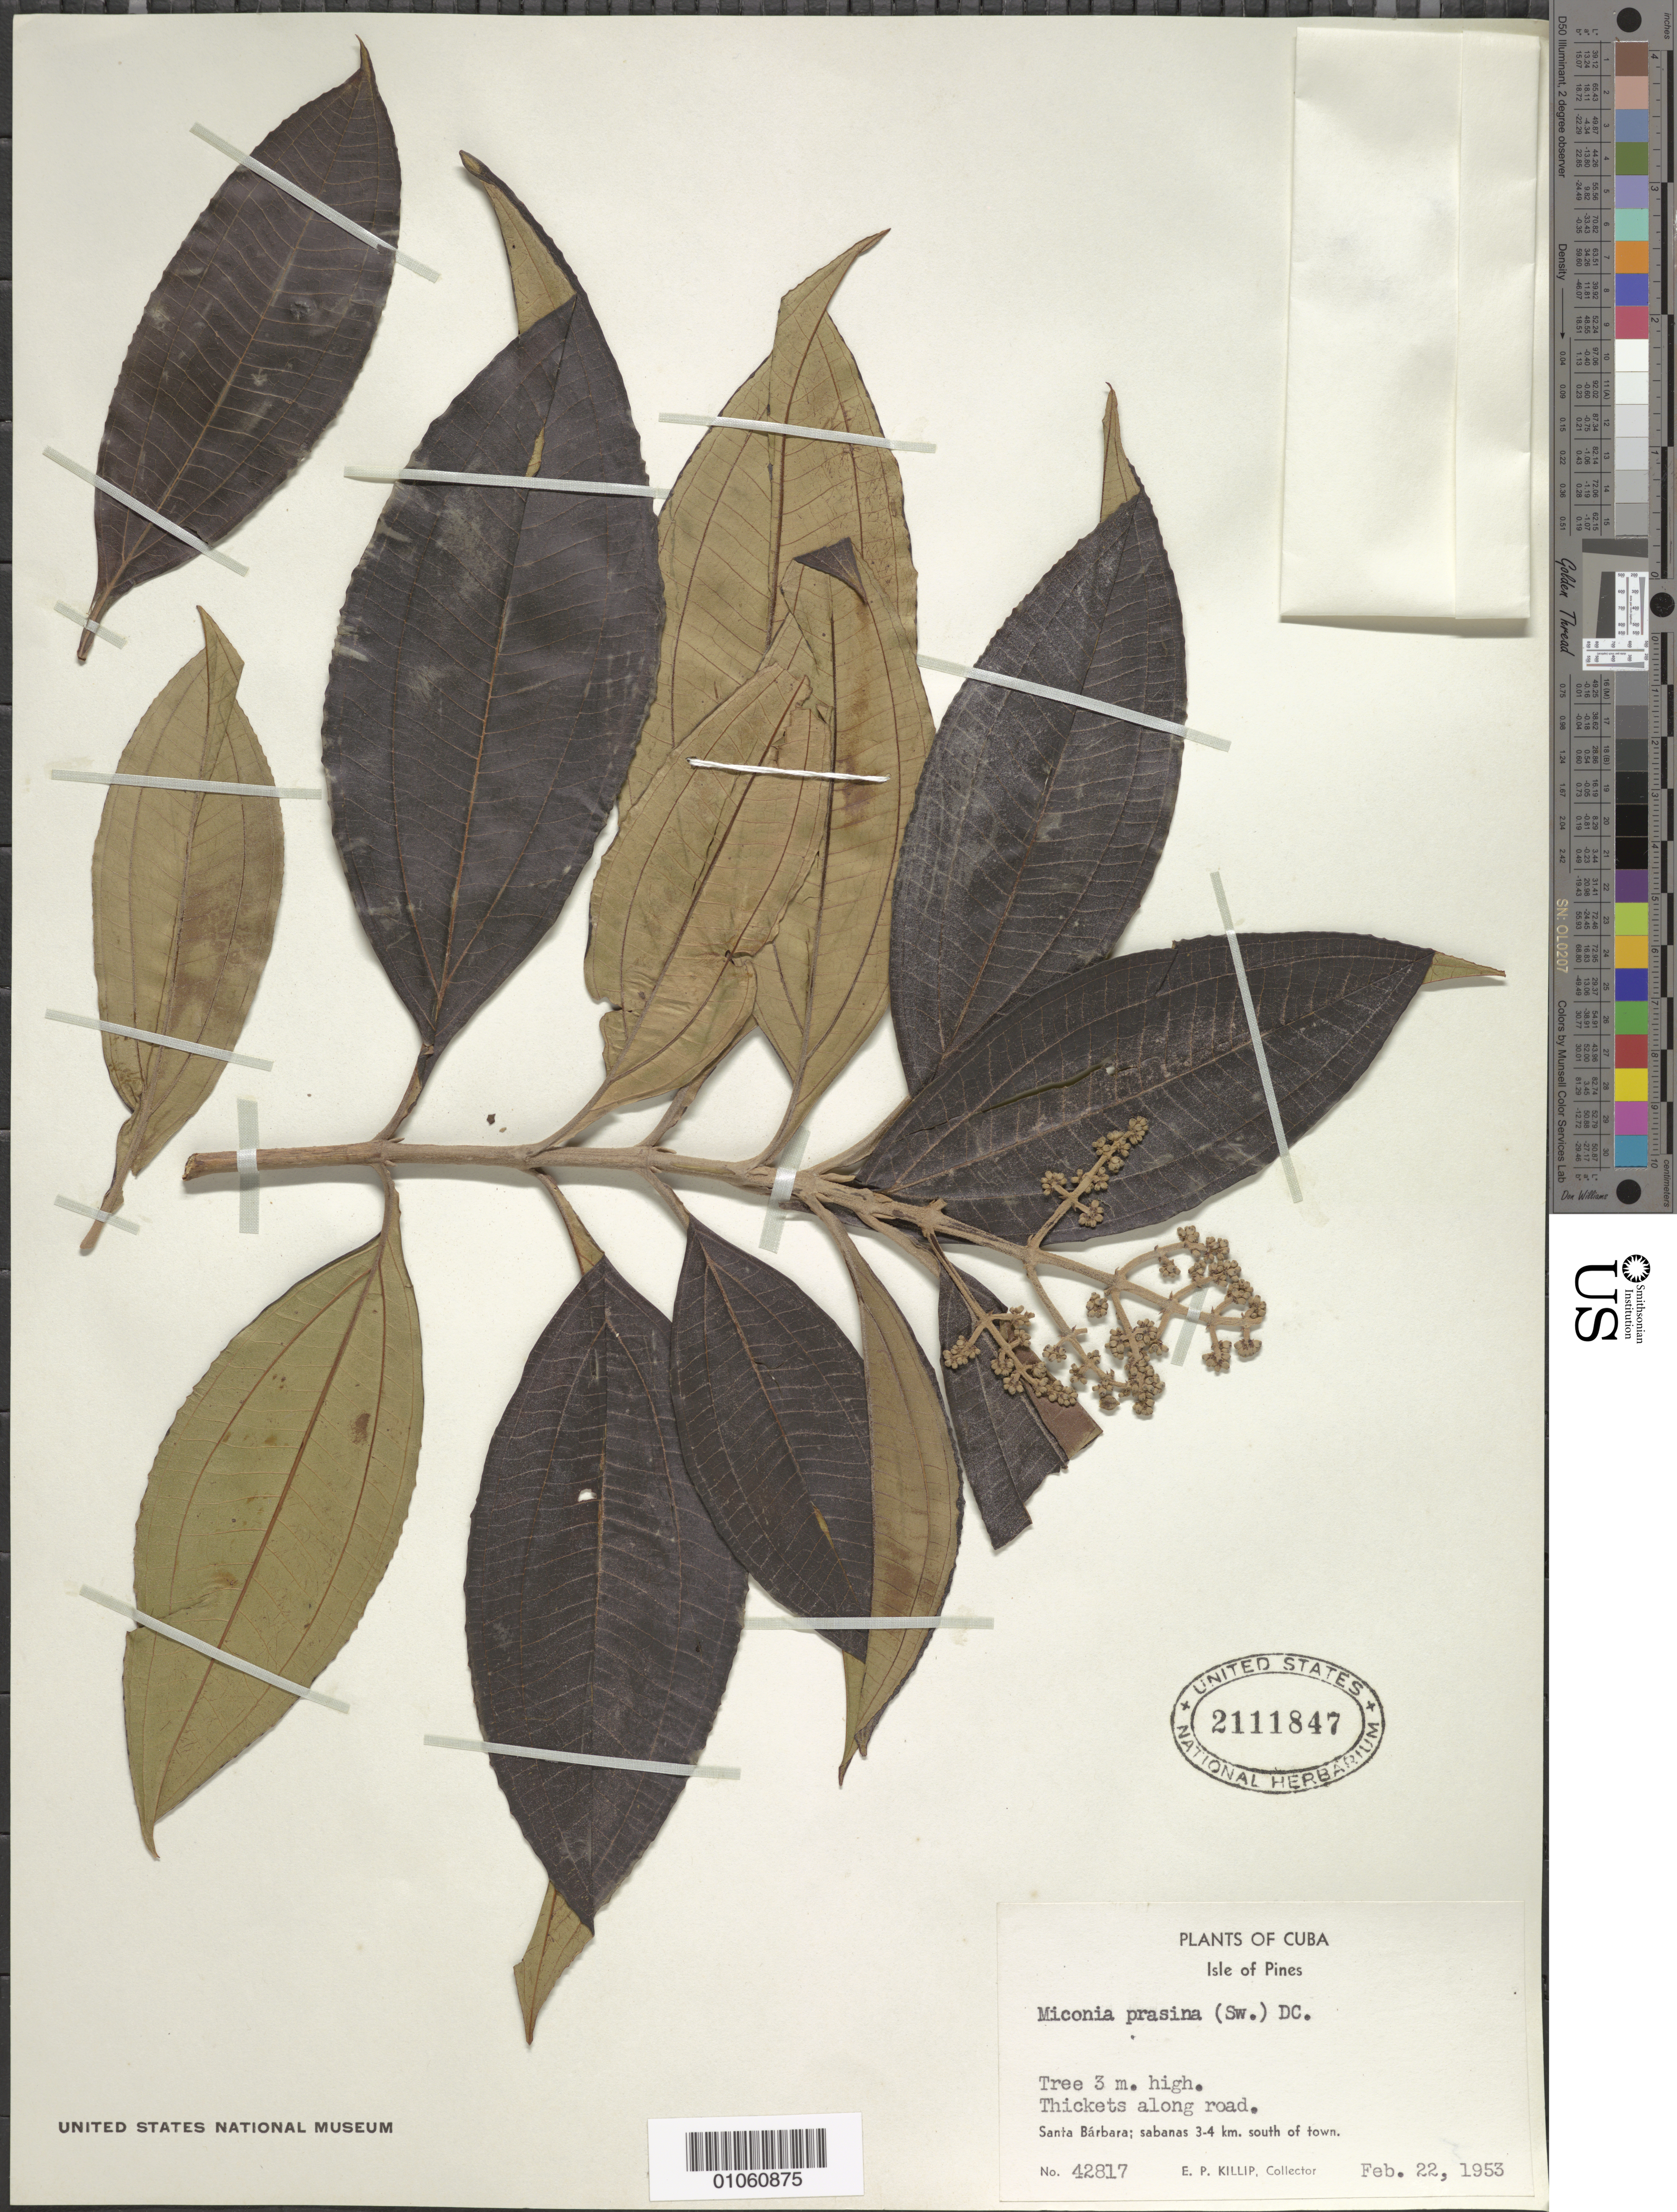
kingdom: Plantae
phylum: Tracheophyta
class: Magnoliopsida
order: Myrtales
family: Melastomataceae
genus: Miconia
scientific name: Miconia prasina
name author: (Sw.) DC.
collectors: E. P. Killip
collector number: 42817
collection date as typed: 22 Feb 1953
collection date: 1953-02-22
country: Cuba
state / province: Isla de La Juventud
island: Isla de la Juventud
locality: Isle of Pines, Santa Barbara, 3-4 km S of town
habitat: Savannas; thickets along road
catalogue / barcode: US 2111847